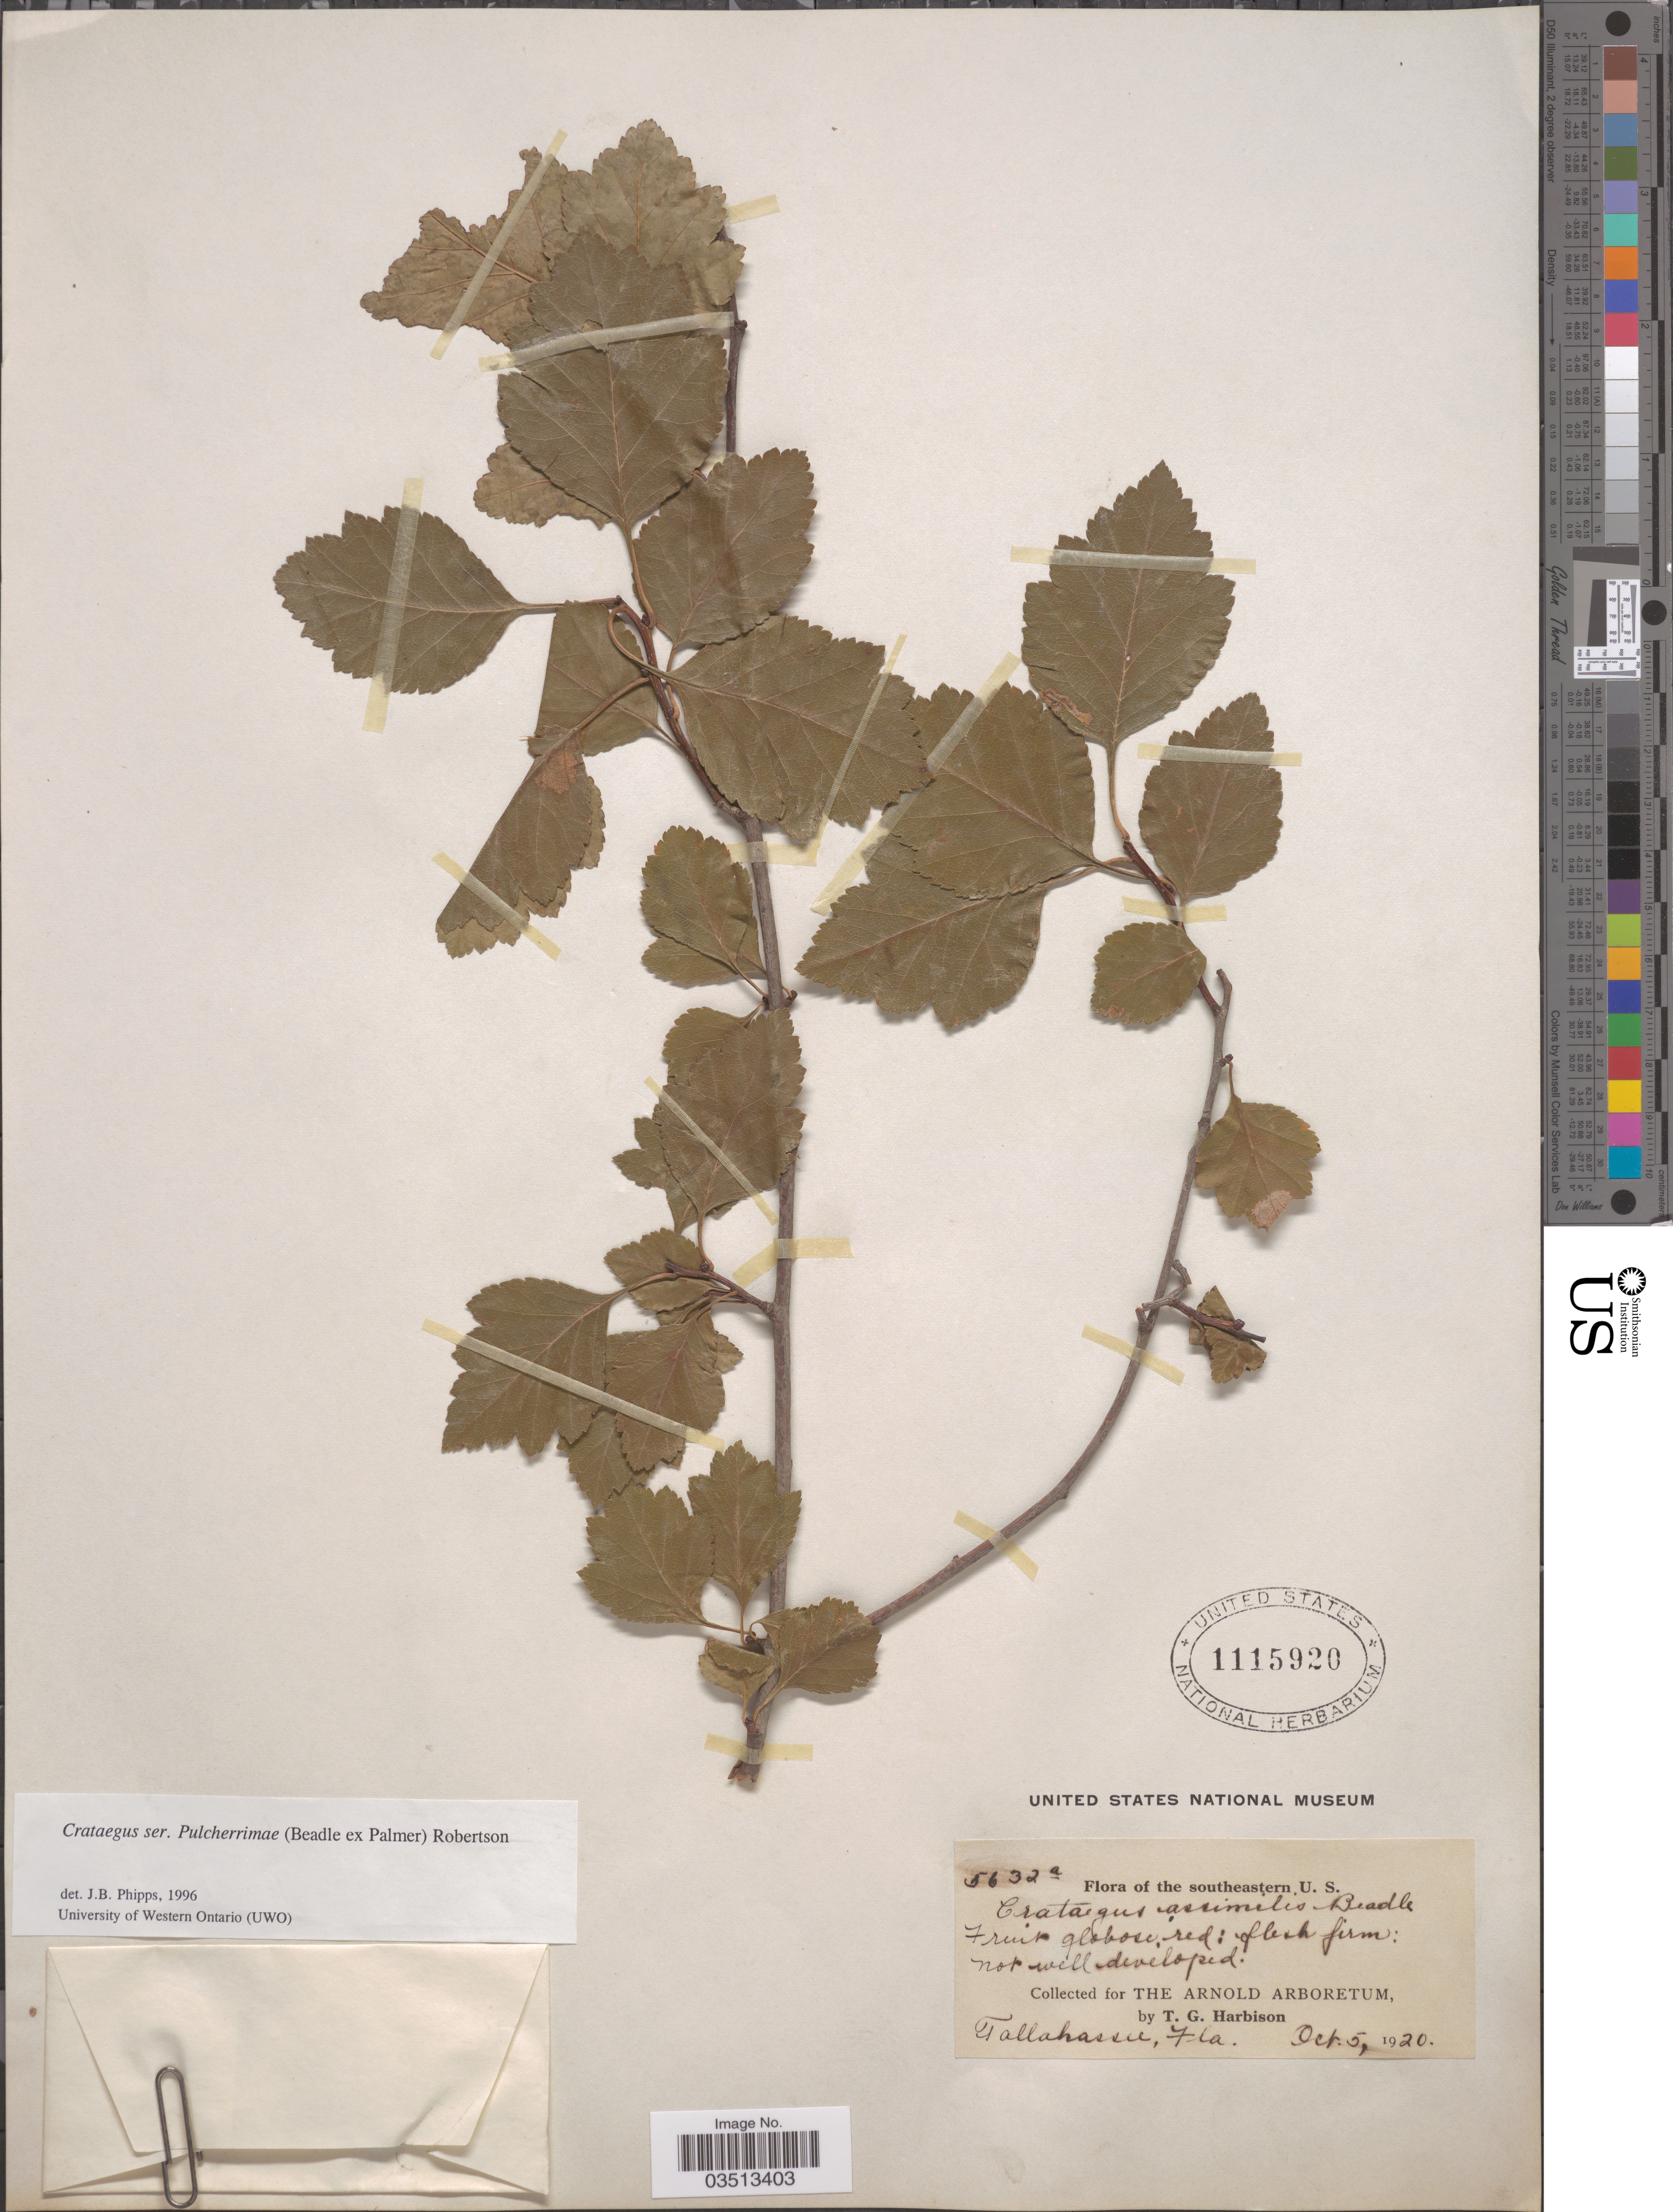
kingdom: Plantae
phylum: Tracheophyta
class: Magnoliopsida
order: Rosales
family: Rosaceae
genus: Crataegus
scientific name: Crataegus assimilis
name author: Beadle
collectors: T. Harbison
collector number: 5632a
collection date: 1920-10-05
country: United States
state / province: Florida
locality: Southeastern U.S. Tallahassee.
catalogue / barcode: US 1115920